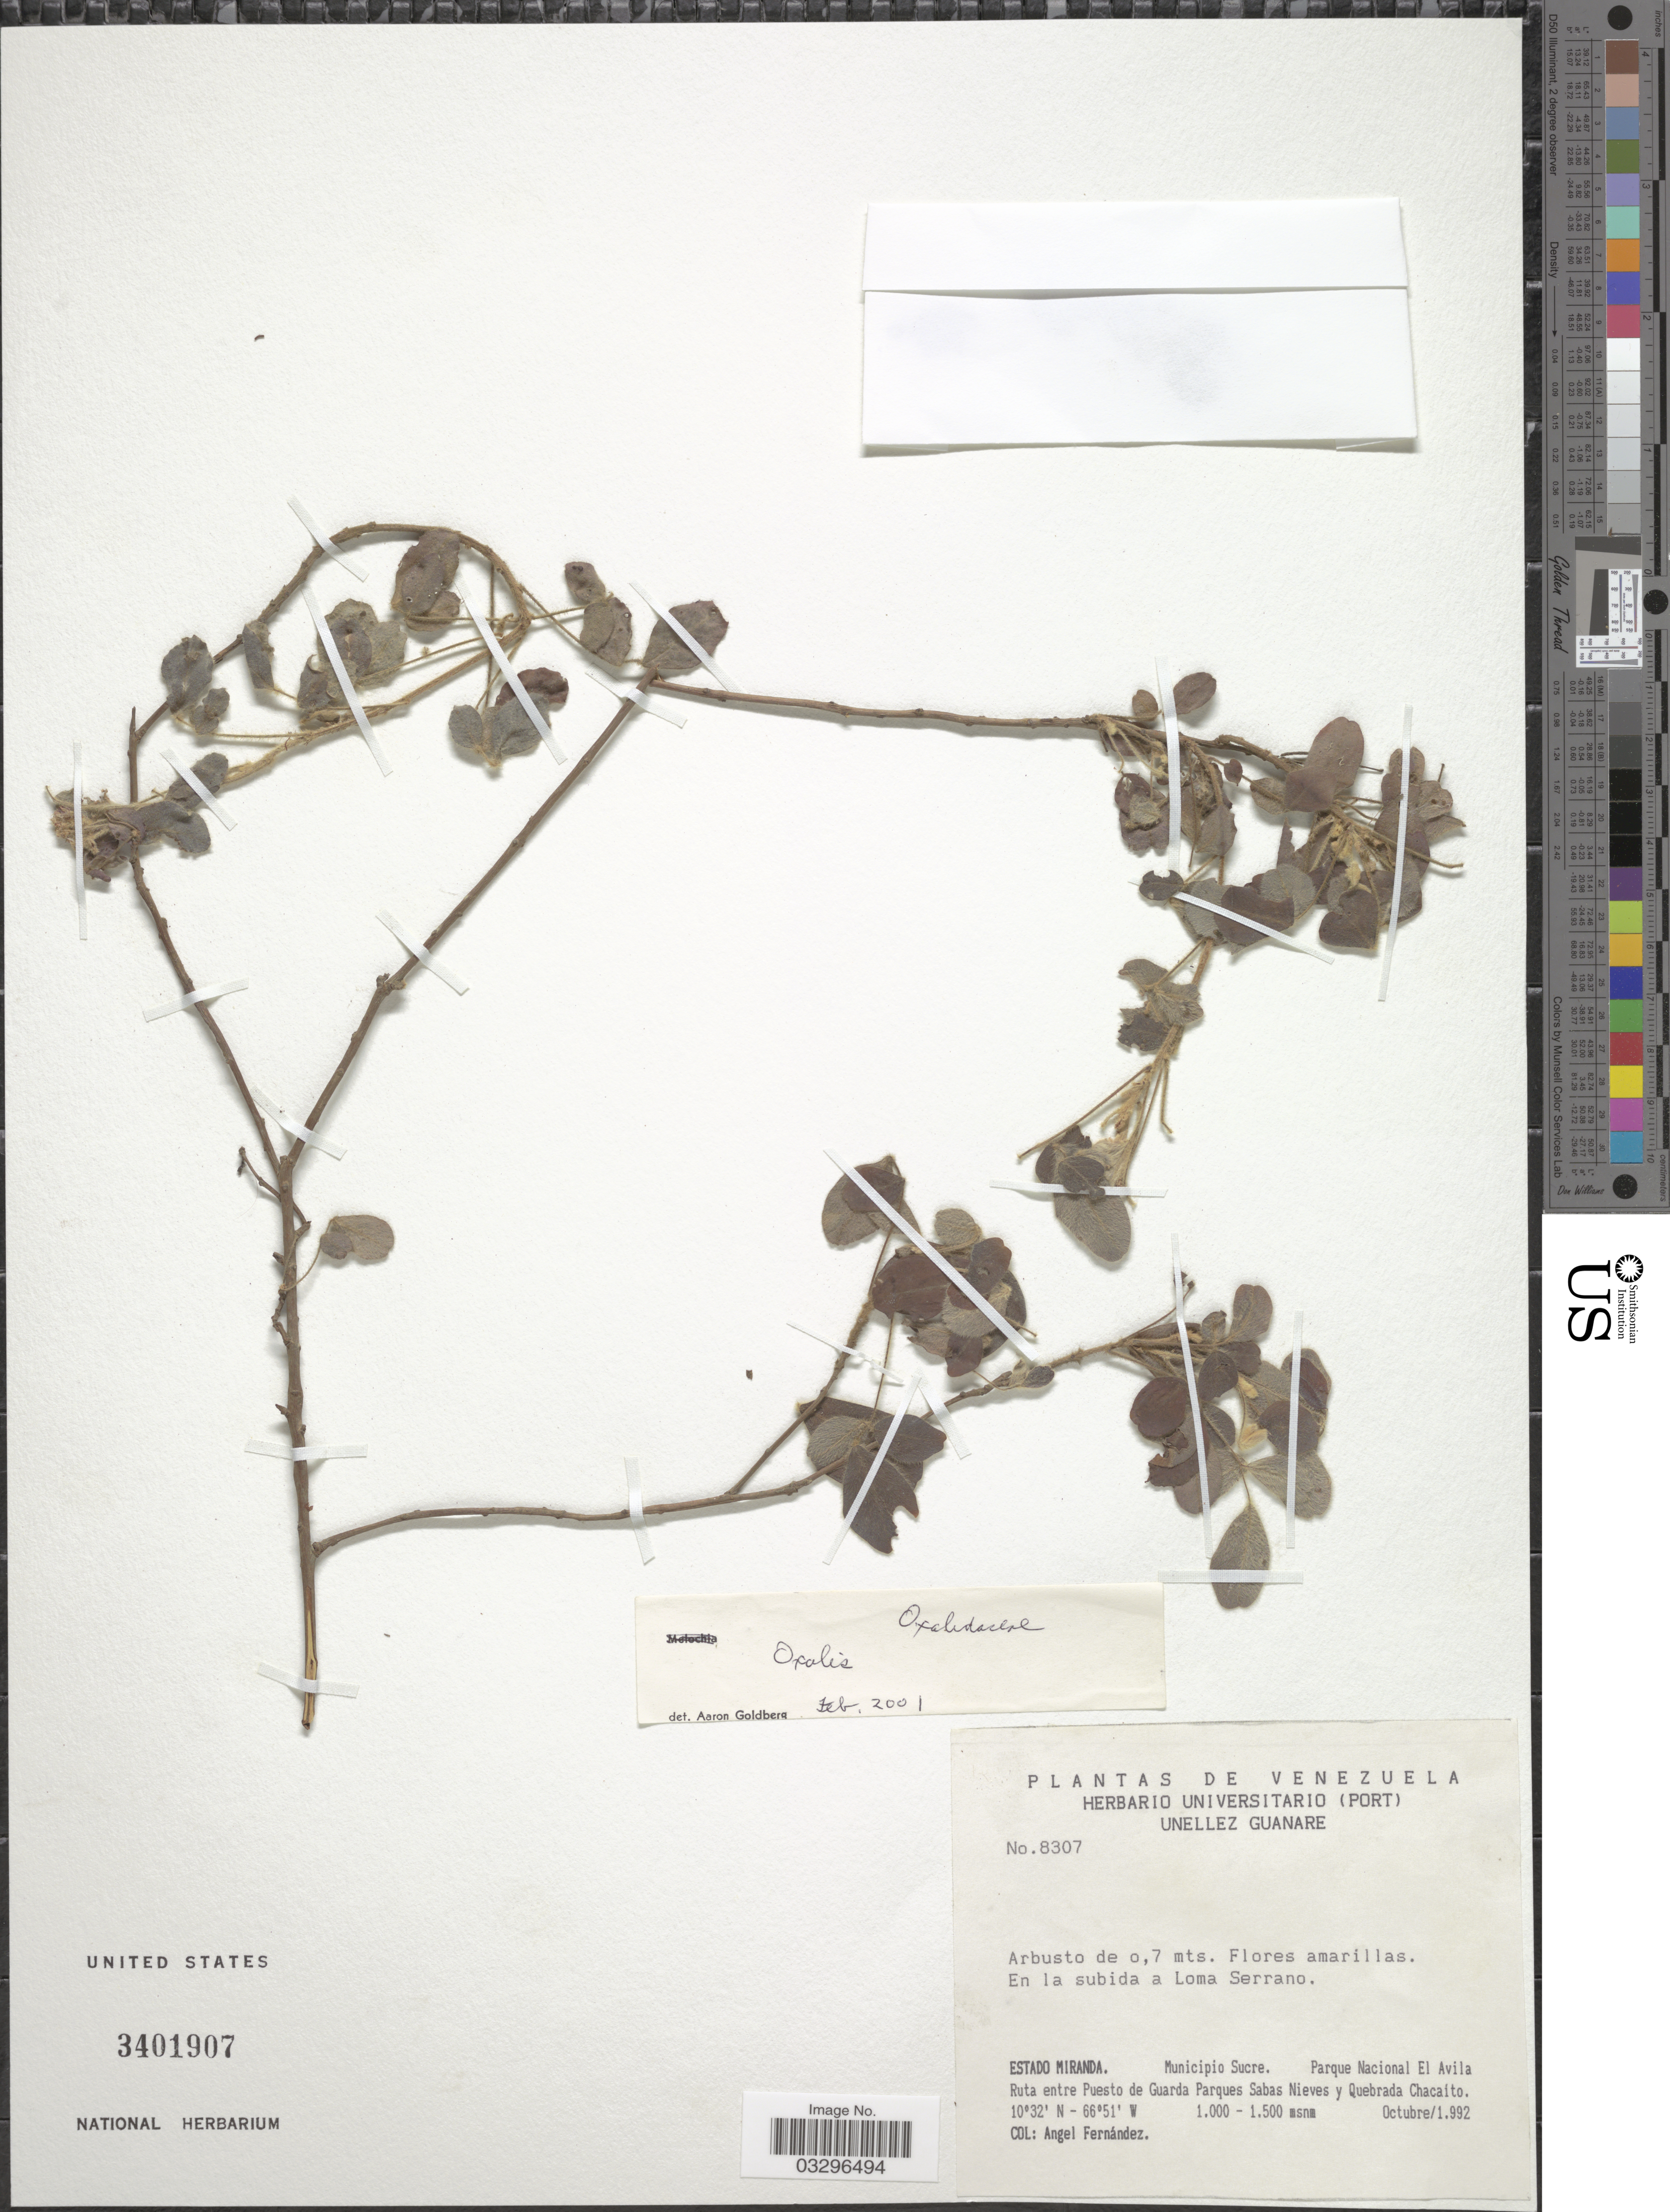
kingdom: Plantae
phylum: Tracheophyta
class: Magnoliopsida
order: Oxalidales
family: Oxalidaceae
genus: Oxalis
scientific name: Oxalis sp.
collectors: Á. Fernández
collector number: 8307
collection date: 1992-10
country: Venezuela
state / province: Miranda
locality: Municipio Sucre. Parque Nacional El Avila. Ruta entre Puesto de Guarda Parques Sabas Nieves y Quebrada Chacaíto.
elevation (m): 1000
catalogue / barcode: US 3401907